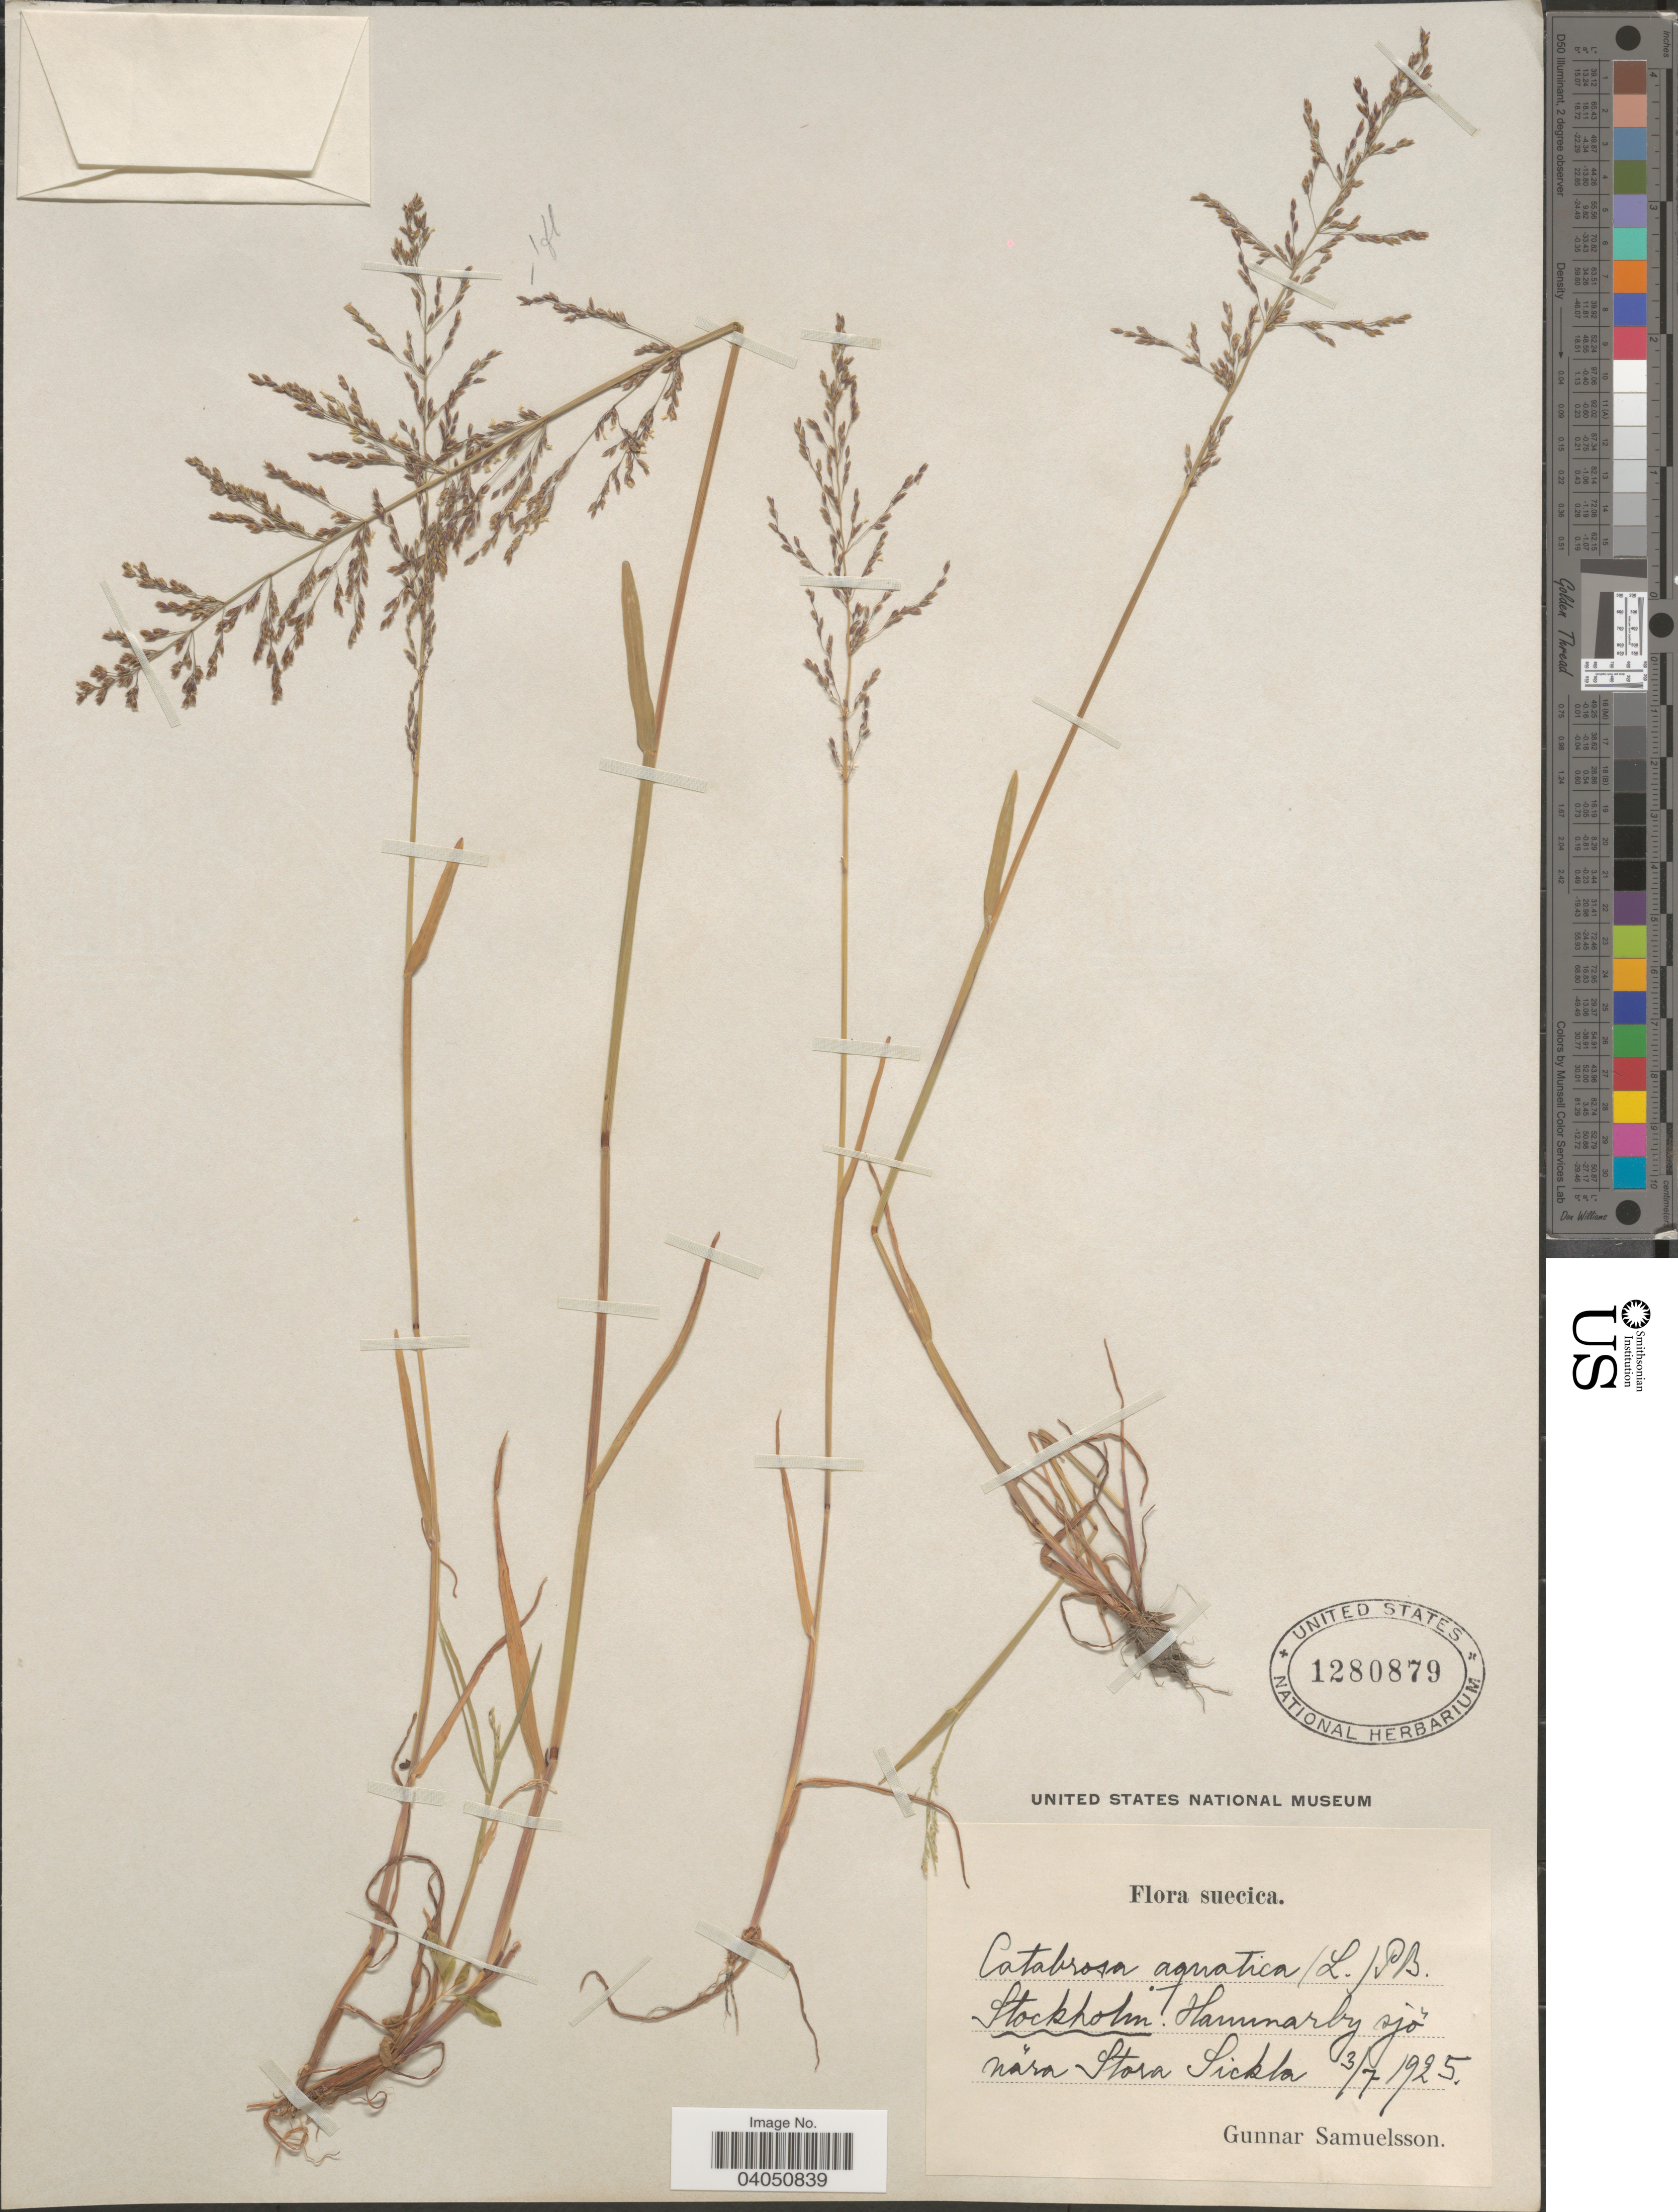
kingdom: Plantae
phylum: Tracheophyta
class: Liliopsida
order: Poales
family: Poaceae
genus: Catabrosa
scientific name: Catabrosa aquatica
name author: (L.) P. Beauv.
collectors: G. Samuelsson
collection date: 1925-07-03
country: Sweden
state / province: Stockholm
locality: Suecica. Stockholm: Hannarby sjõ nära Stora Sickla.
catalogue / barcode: US 1280879